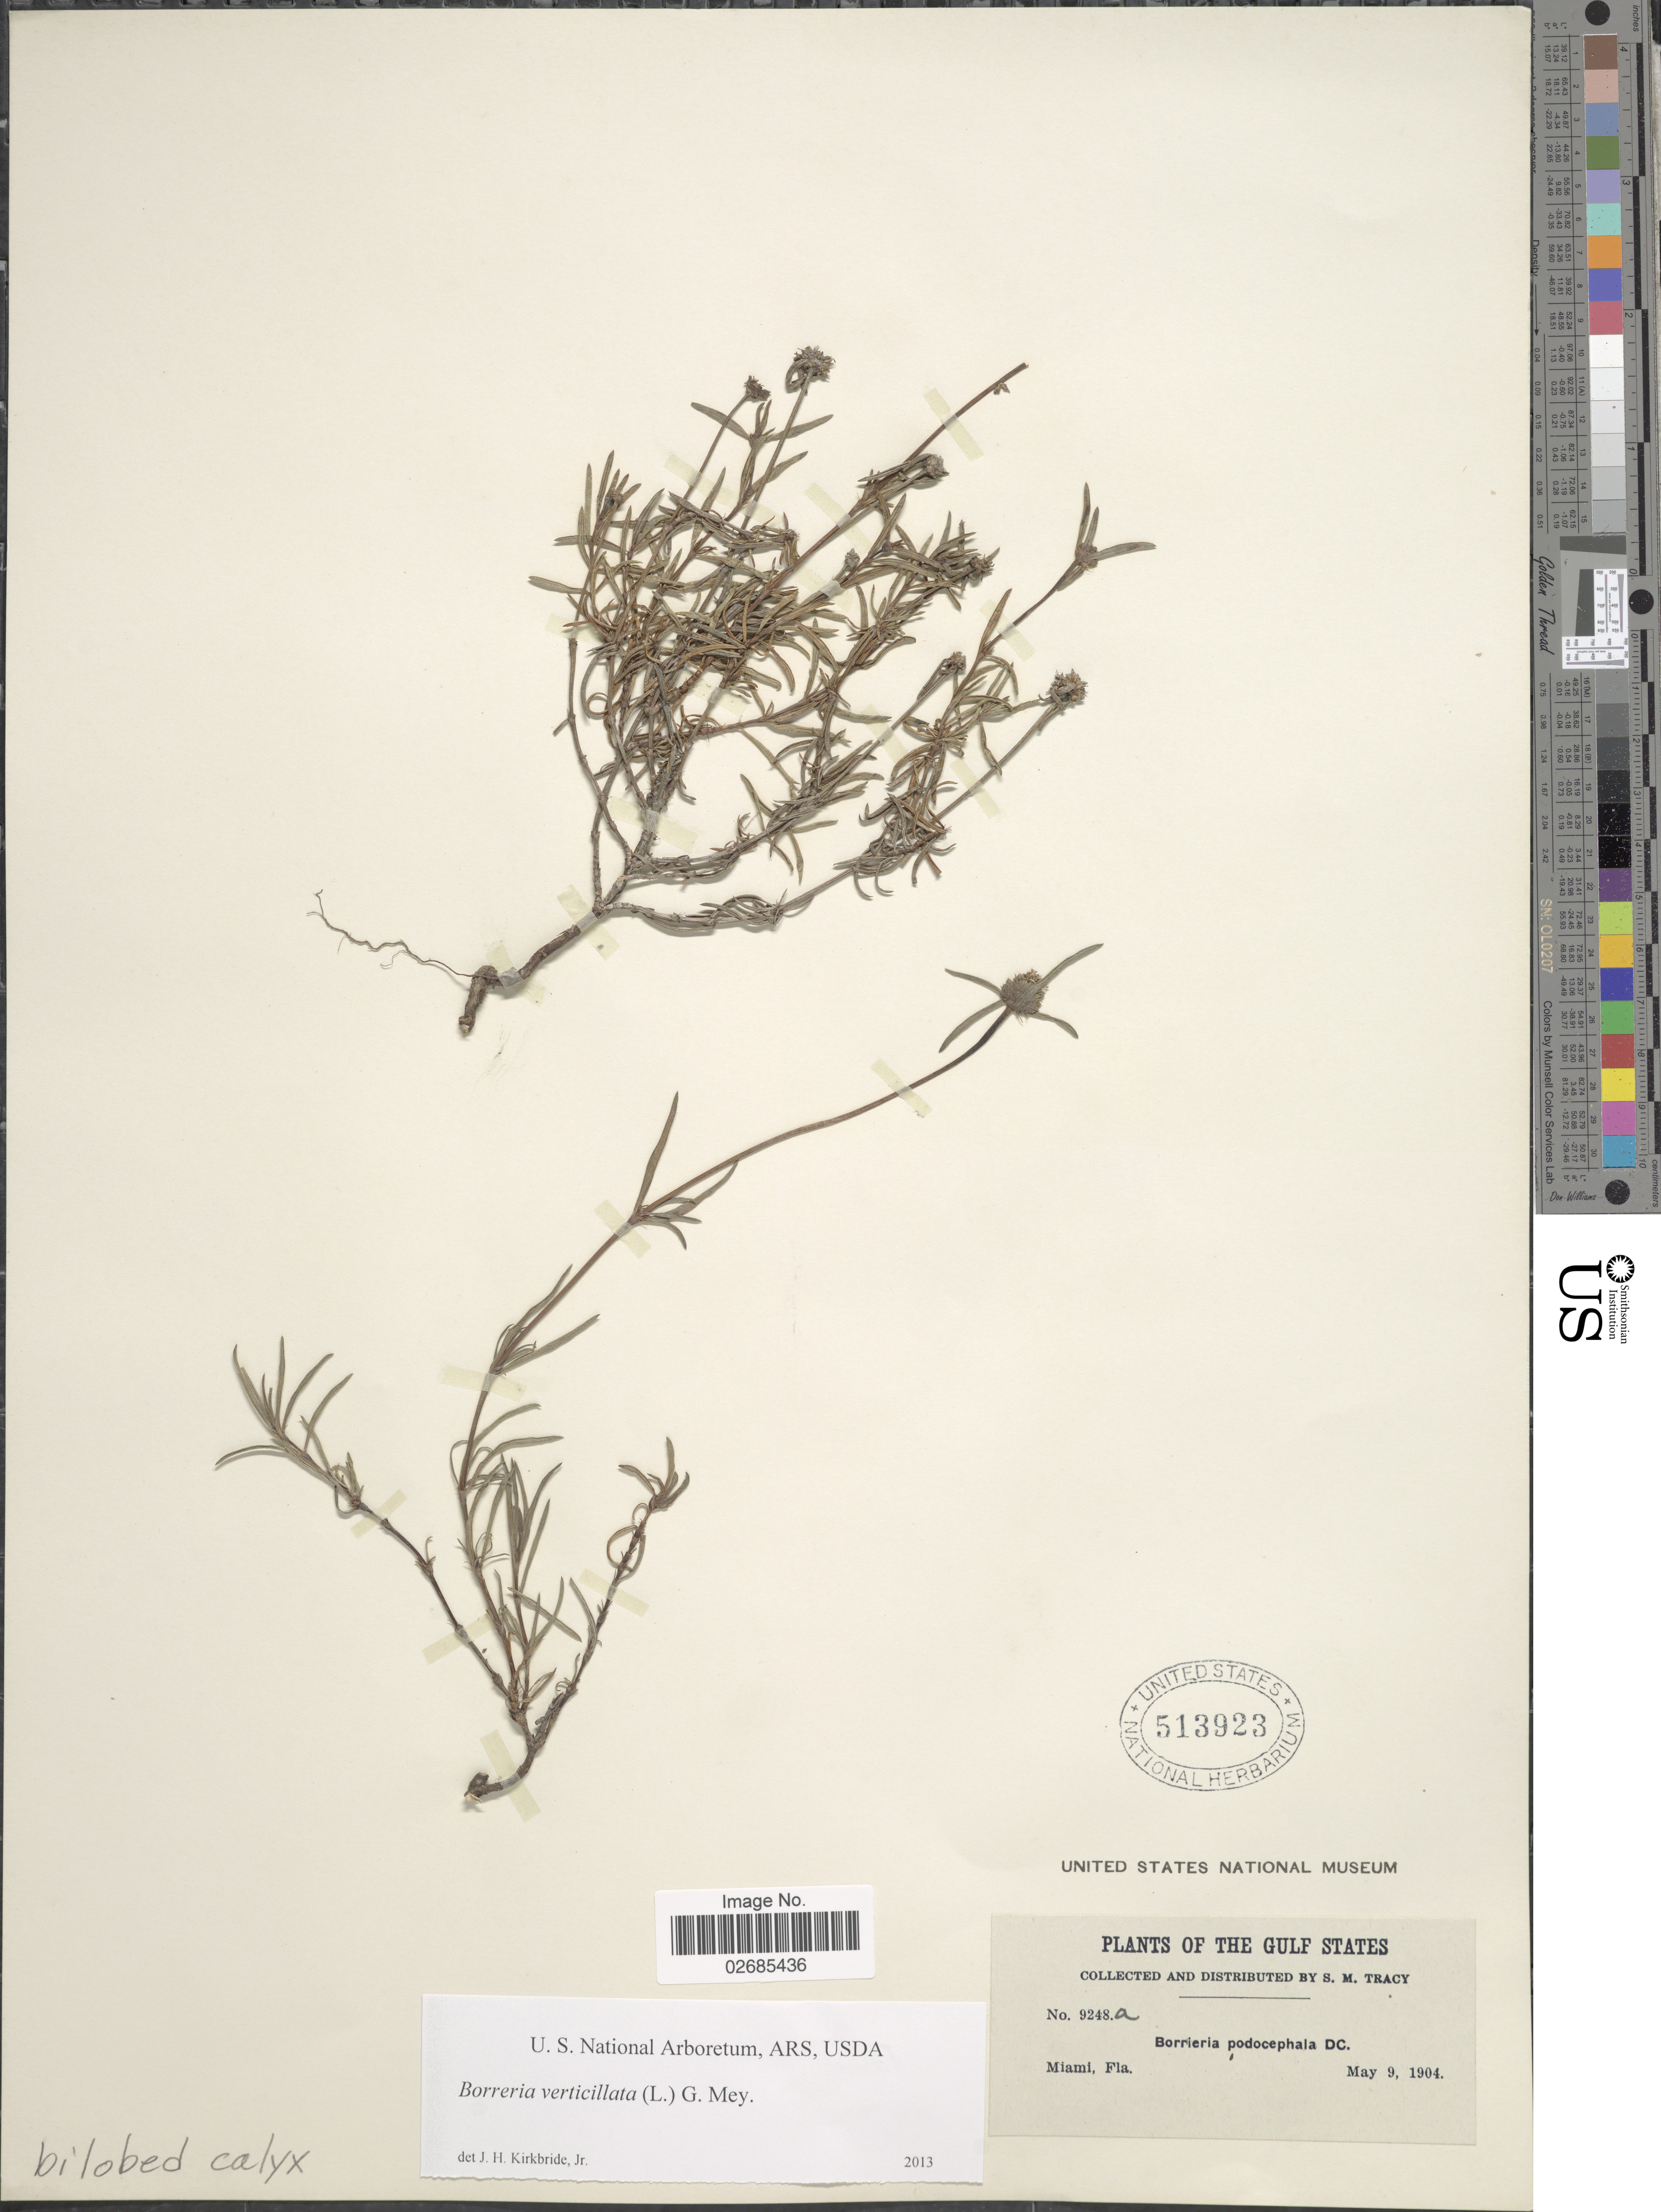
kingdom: Plantae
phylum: Tracheophyta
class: Magnoliopsida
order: Gentianales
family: Rubiaceae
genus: Borreria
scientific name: Borreria verticillata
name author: (L.) G. Mey.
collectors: S. M. Tracy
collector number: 9248a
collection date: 1904-05-09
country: United States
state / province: Florida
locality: The Gulf States, Miami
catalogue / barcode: US 513923